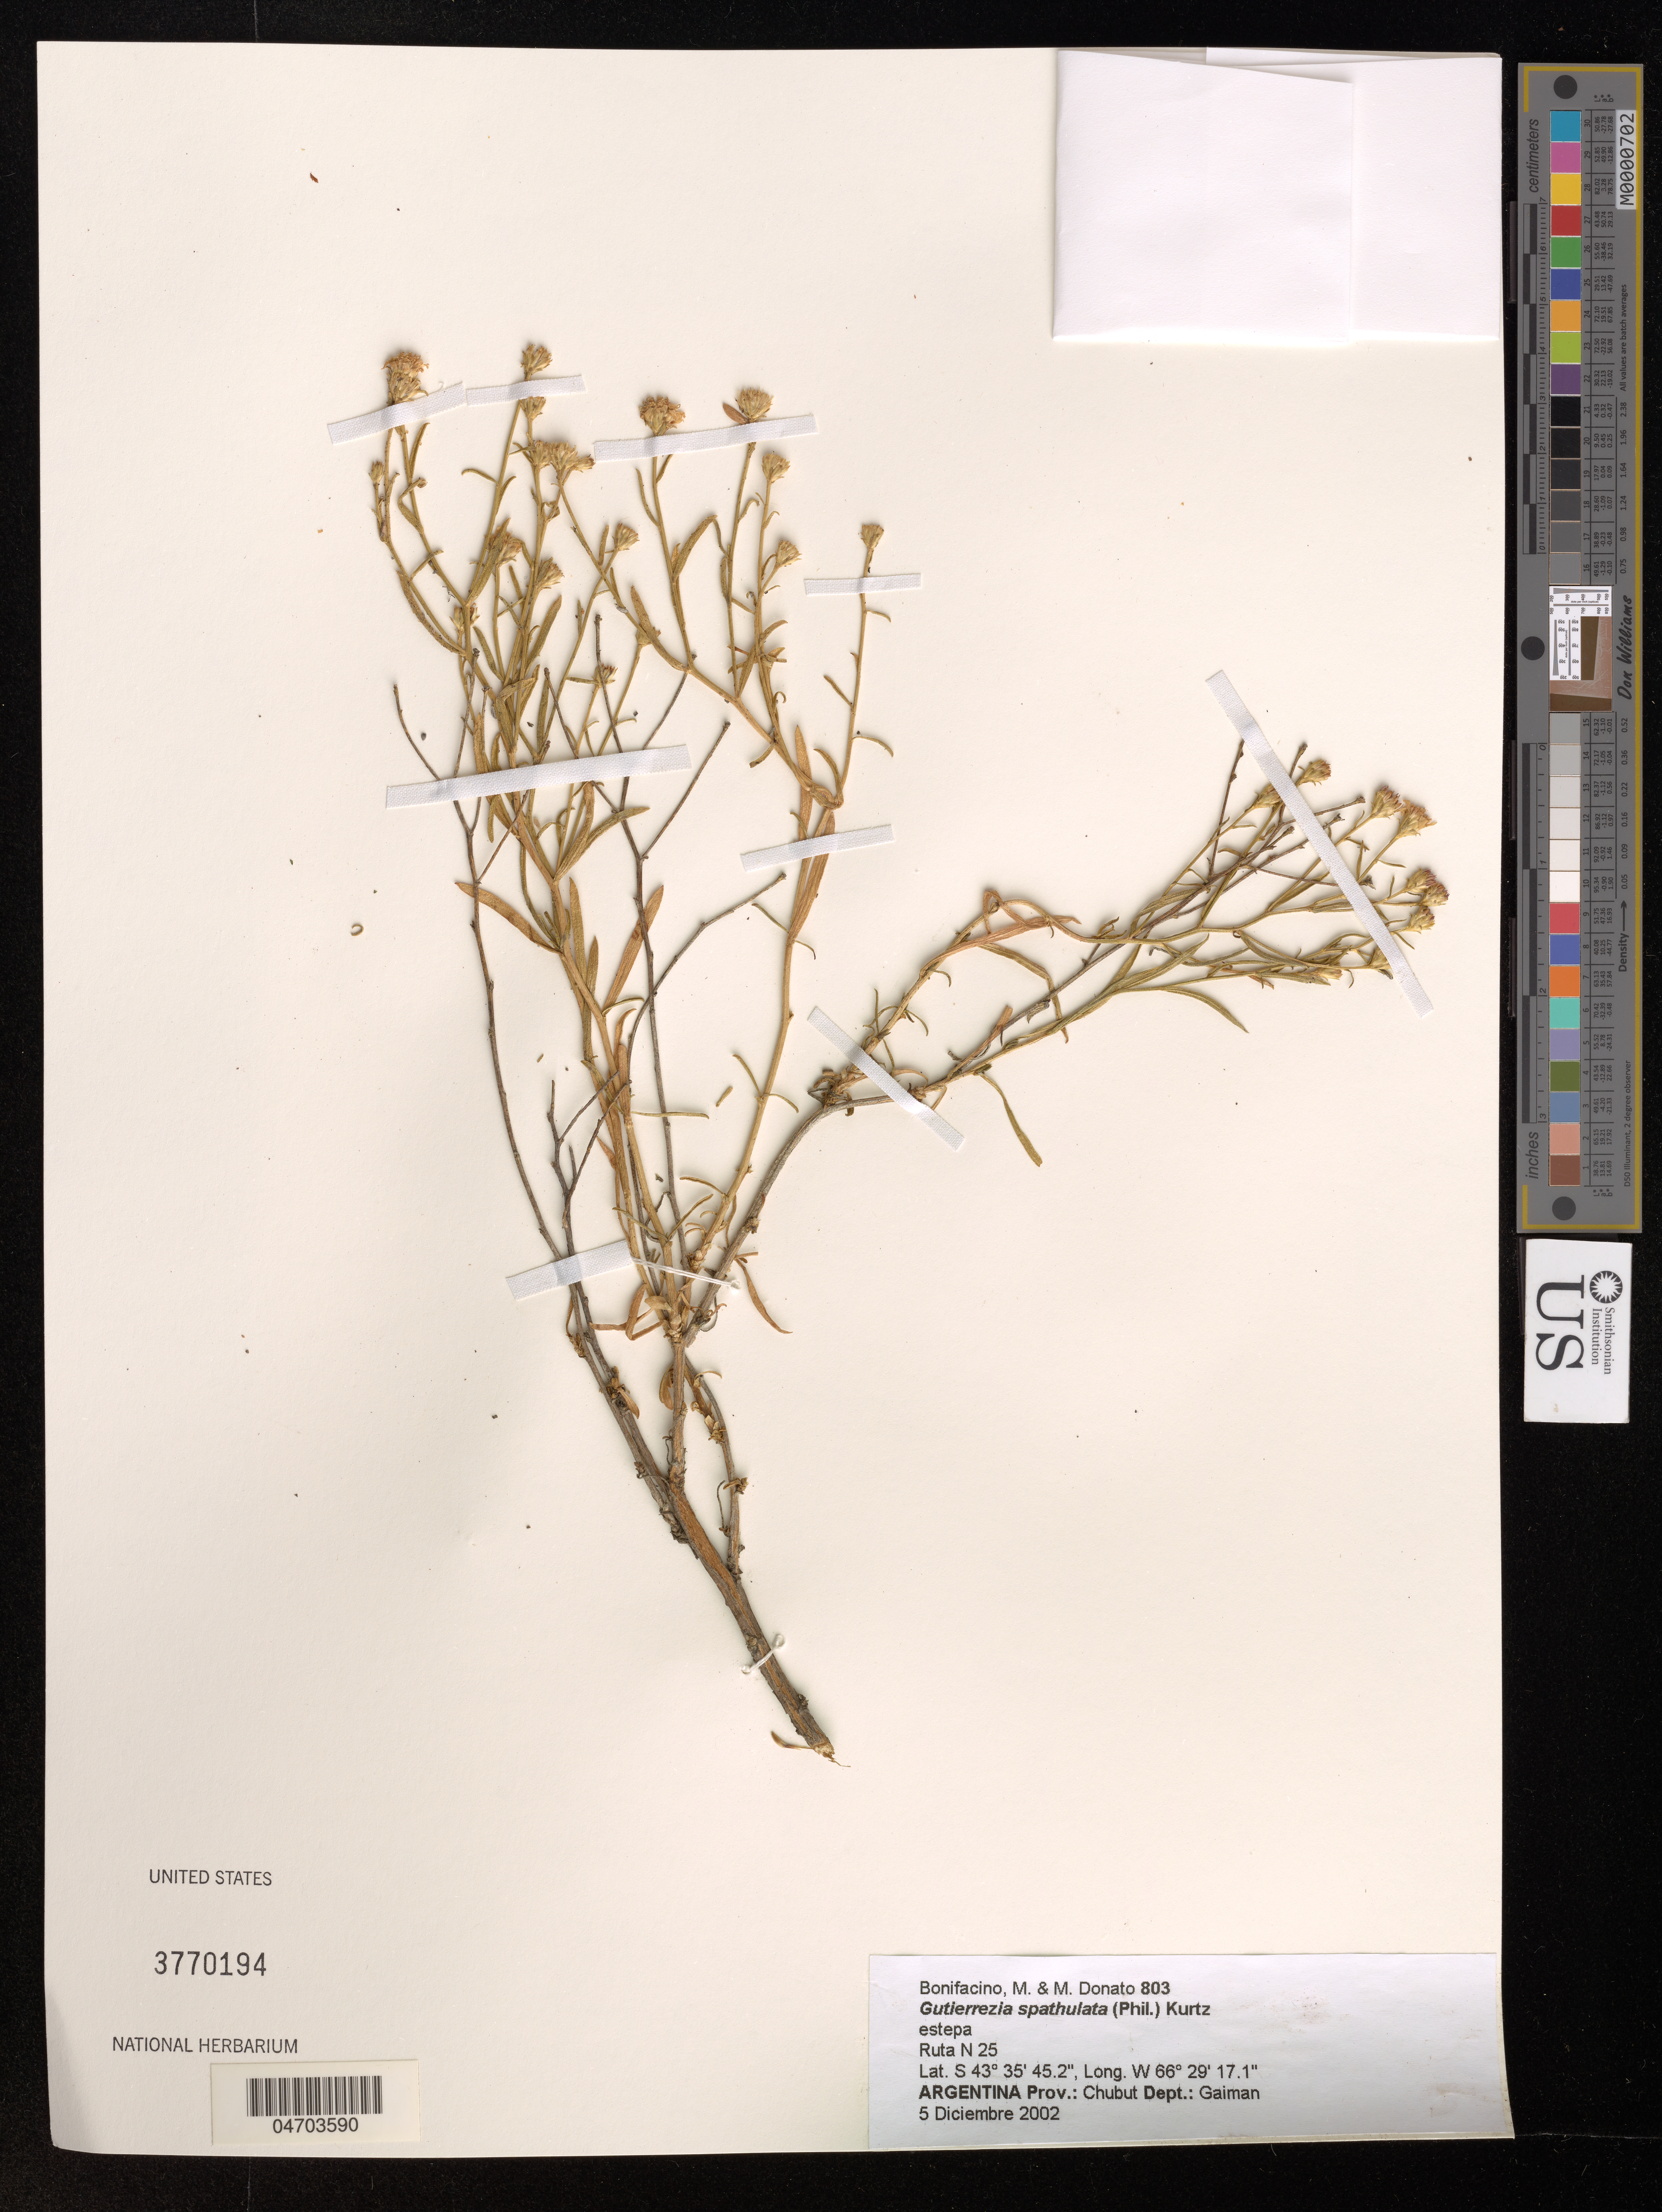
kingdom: Plantae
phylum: Tracheophyta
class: Magnoliopsida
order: Asterales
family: Asteraceae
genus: Gutierrezia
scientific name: Gutierrezia spathulata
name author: (Phil.) Kurtz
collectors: M. Bonifacino & M. Donato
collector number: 803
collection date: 2002-12-05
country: Argentina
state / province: Chubut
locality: Ruta N 25. Dept.: Gaiman.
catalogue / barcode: US 3770194